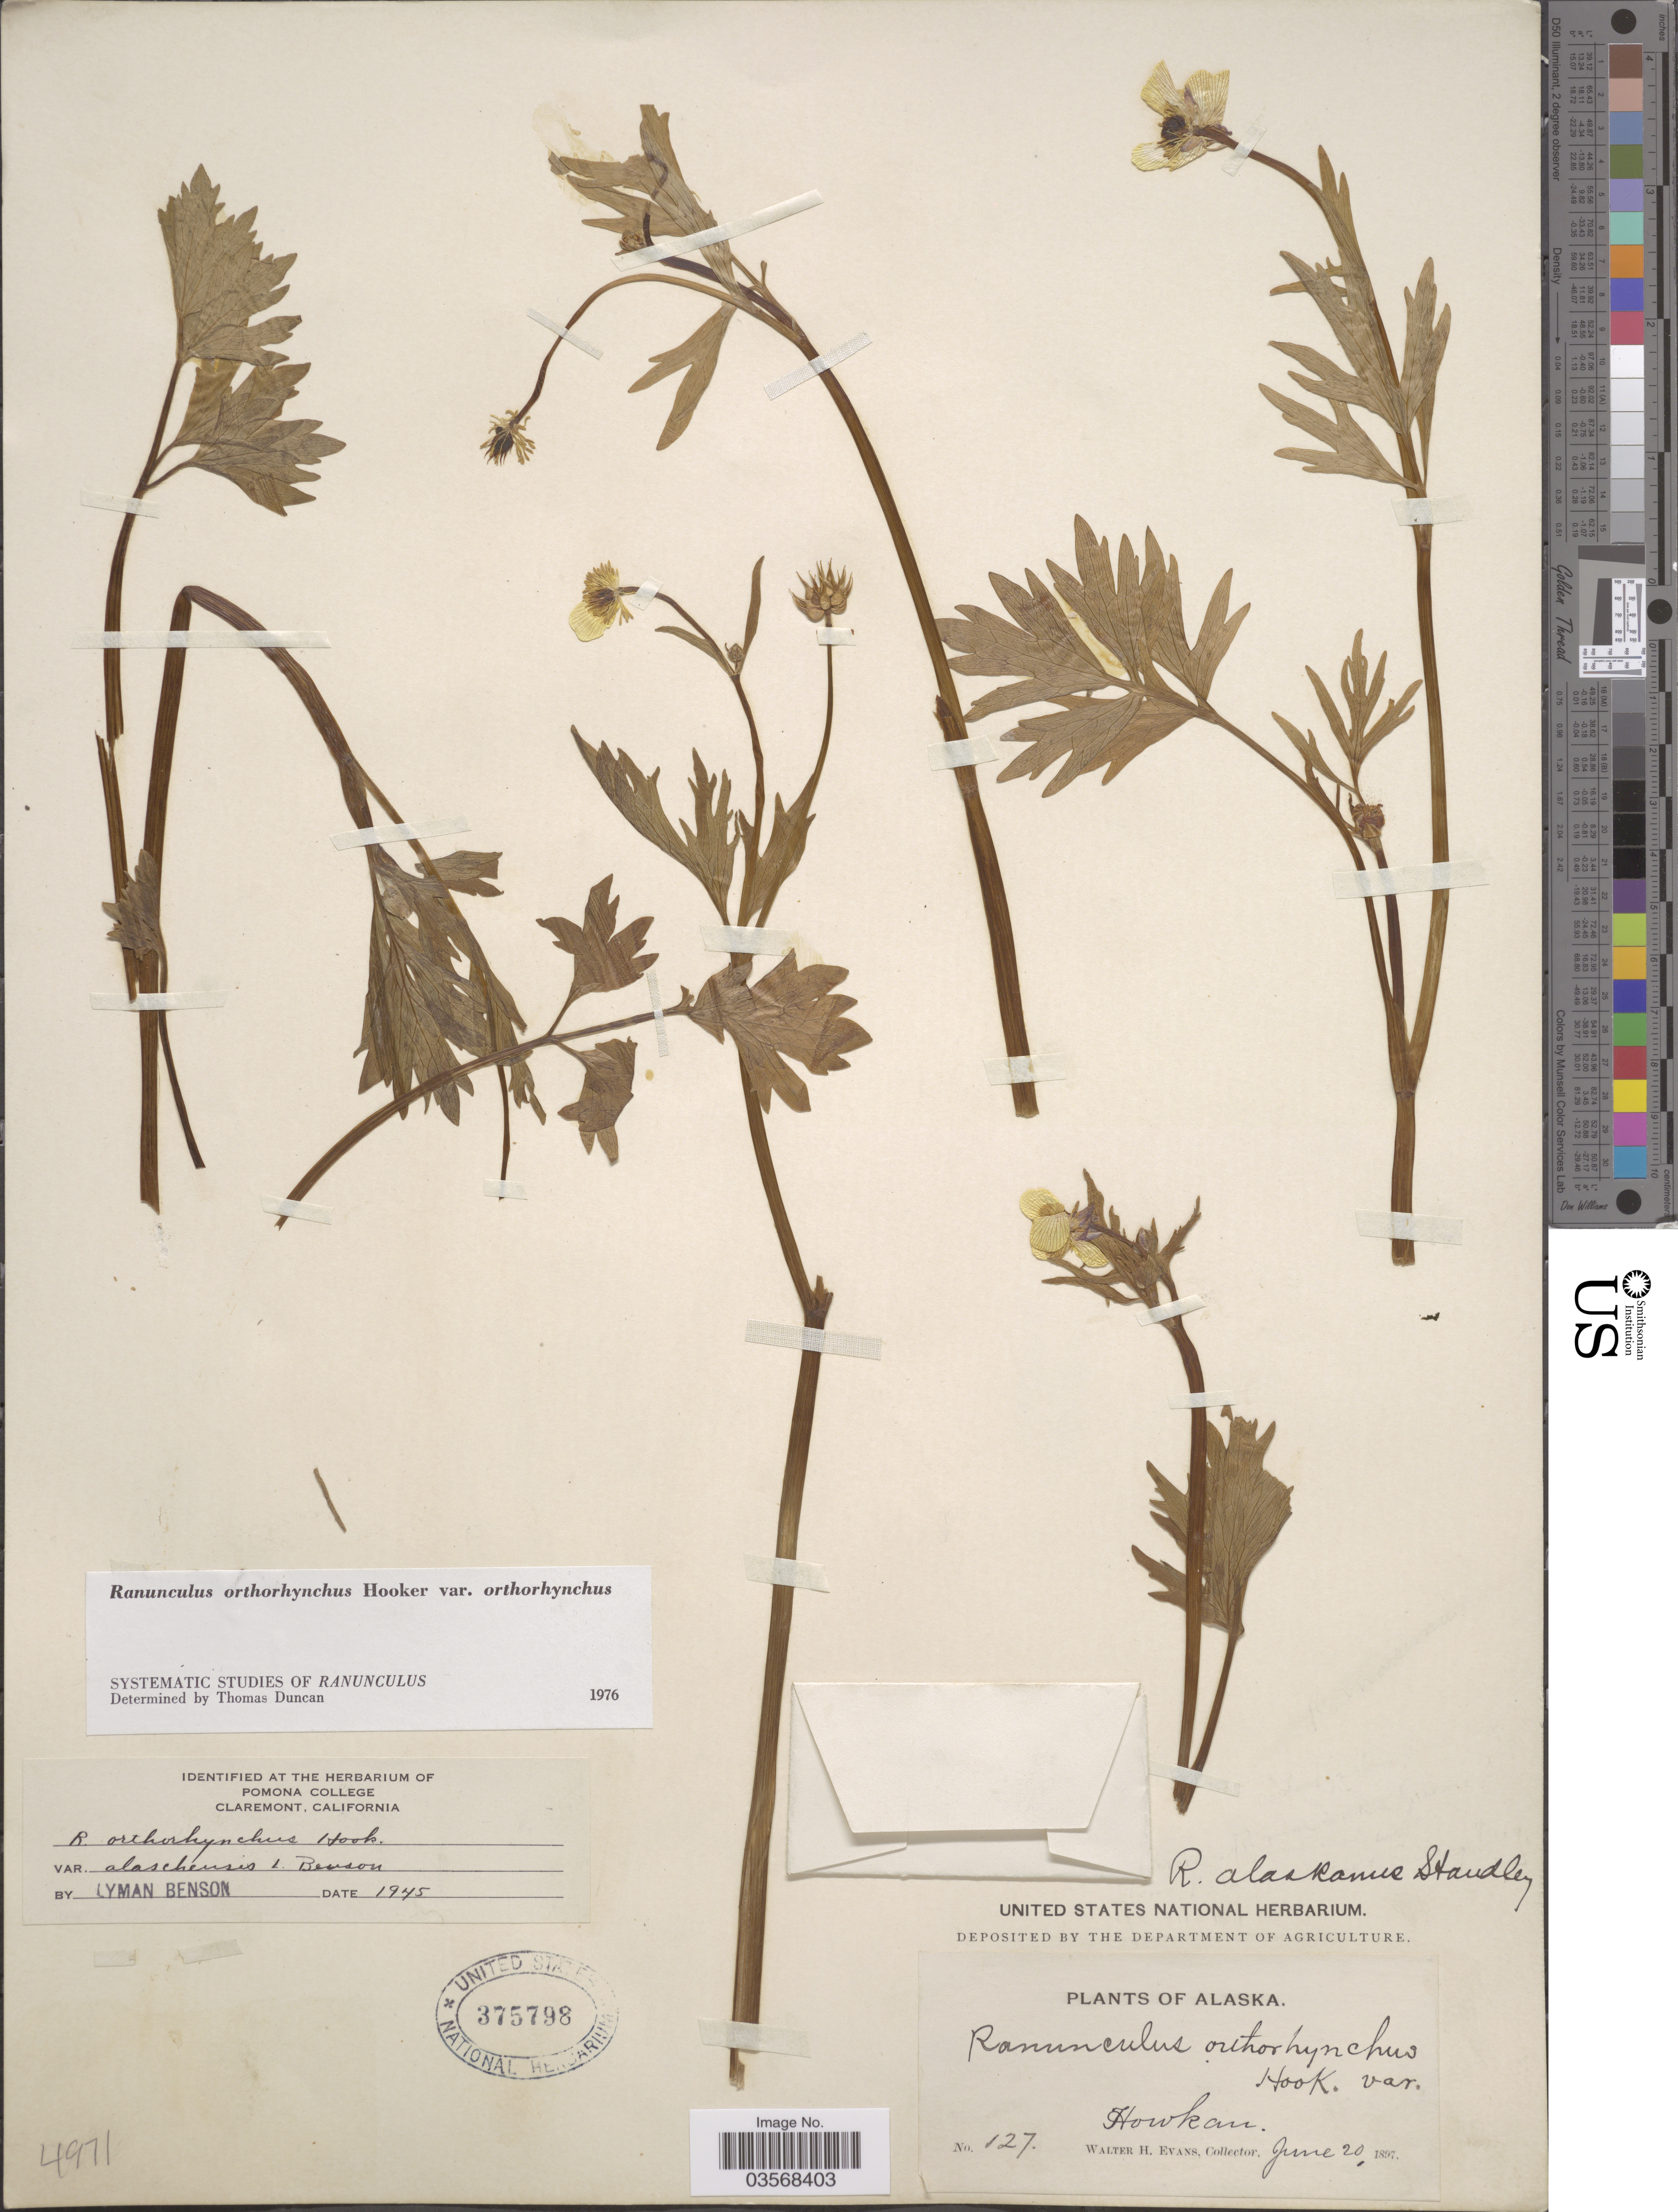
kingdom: Plantae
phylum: Tracheophyta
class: Magnoliopsida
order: Ranunculales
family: Ranunculaceae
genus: Ranunculus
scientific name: Ranunculus orthorhynchus var. orthorhynchus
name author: Hook.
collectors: W. H. Evans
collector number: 127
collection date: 1897-06-20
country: United States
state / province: Alaska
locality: Howkan.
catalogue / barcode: US 375798